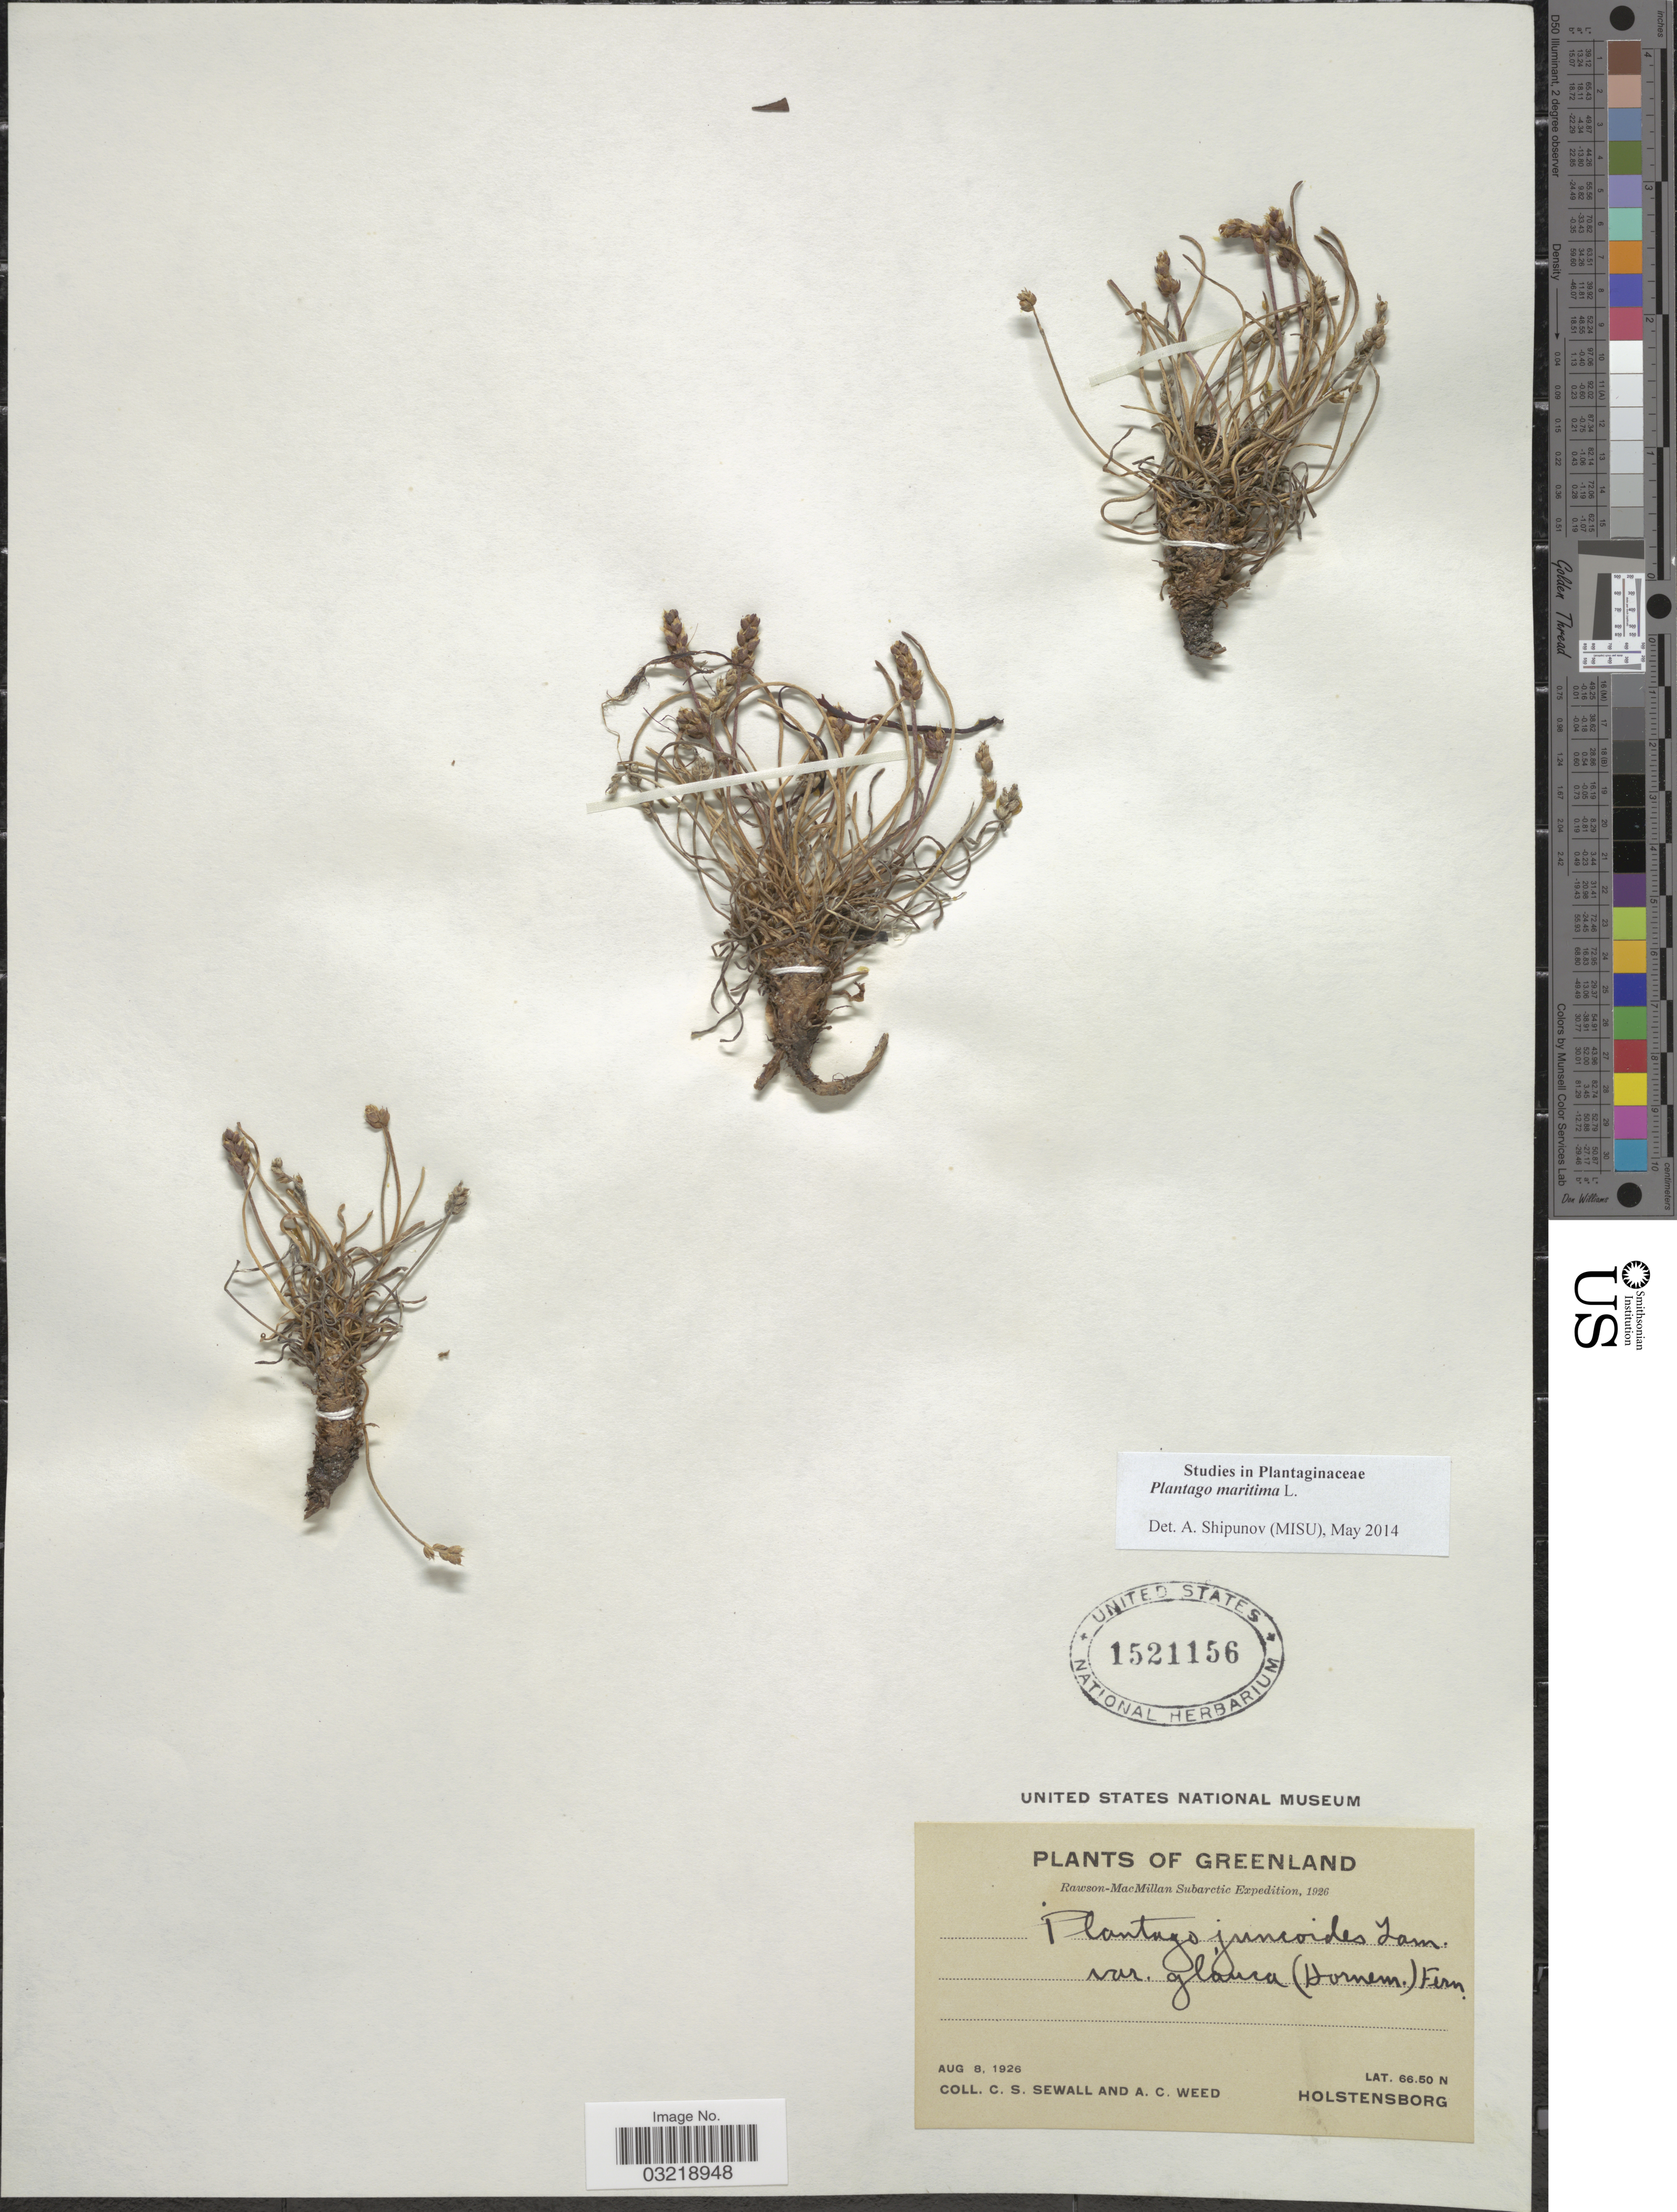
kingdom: Plantae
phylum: Tracheophyta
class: Magnoliopsida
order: Lamiales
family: Plantaginaceae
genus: Plantago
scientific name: Plantago maritima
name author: L.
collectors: C. Sewall & A. Weed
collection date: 1926-08-08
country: Greenland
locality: Holstensborg.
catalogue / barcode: US 1521156